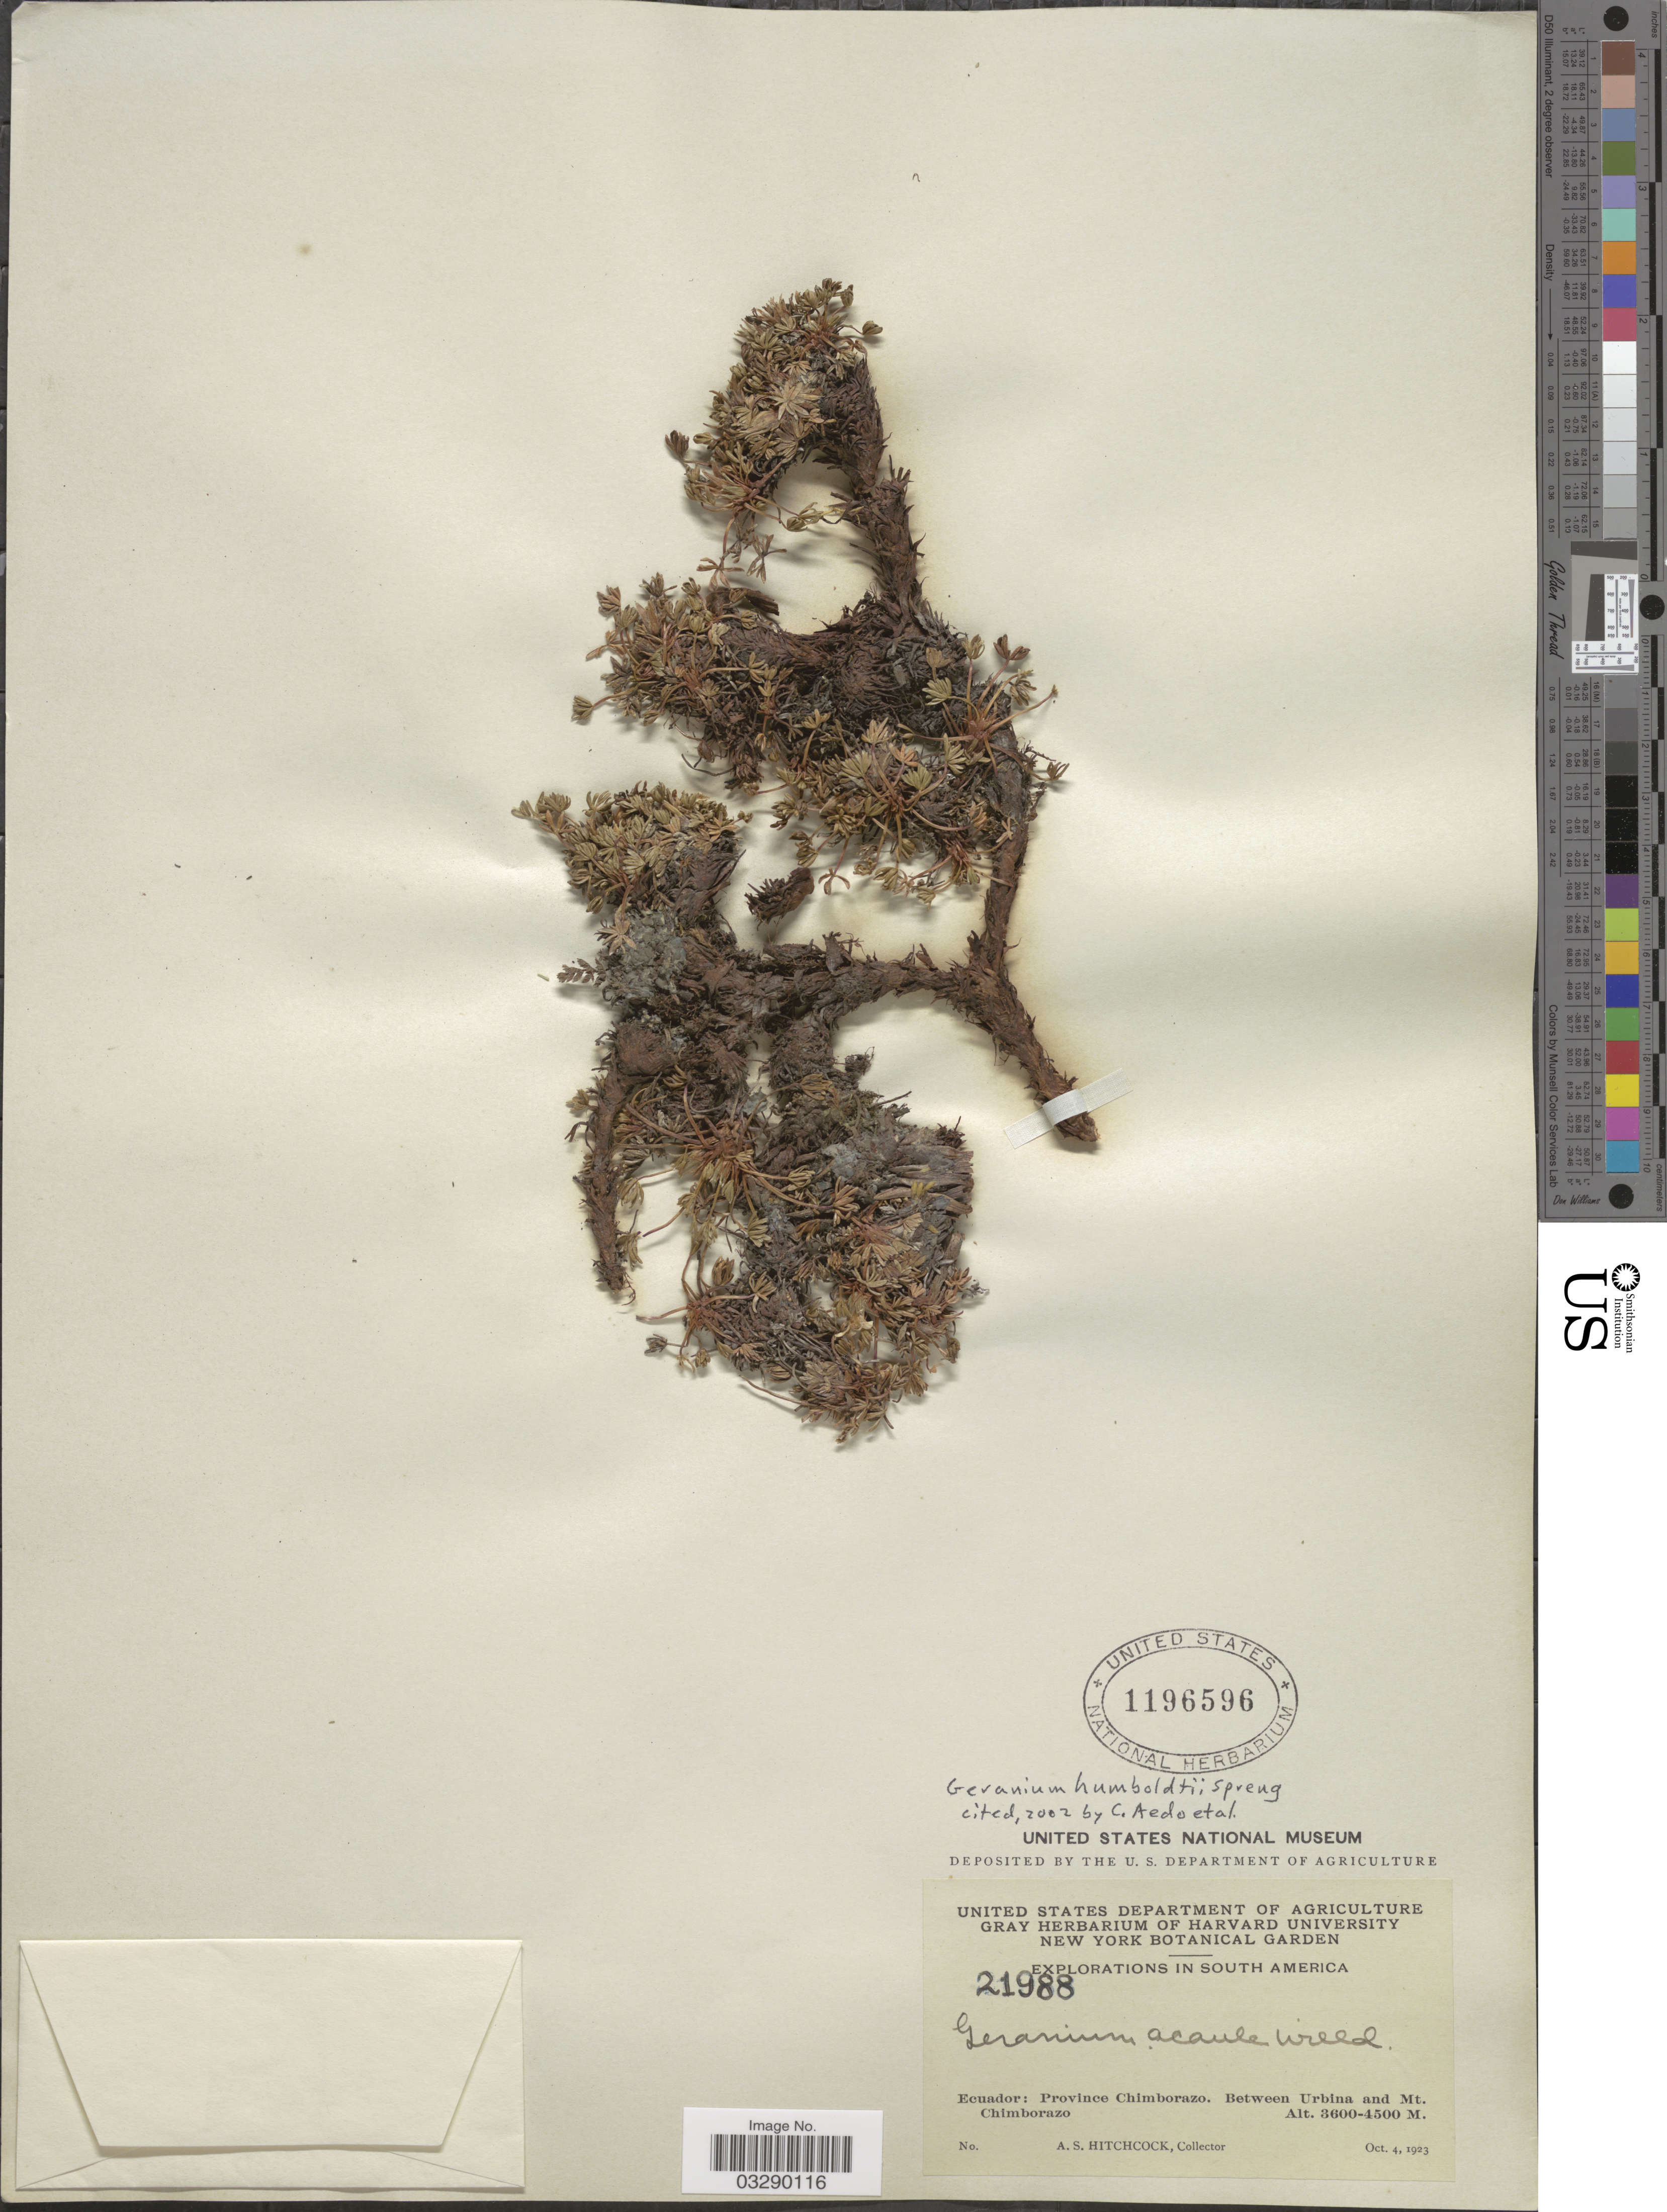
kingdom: Plantae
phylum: Tracheophyta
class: Magnoliopsida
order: Geraniales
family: Geraniaceae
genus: Geranium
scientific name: Geranium humboldtii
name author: Willd. ex Spreng.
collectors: A. S. Hitchcock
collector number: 21988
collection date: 1923-10-04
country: Ecuador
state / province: Chimborazo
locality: Province Chimborazo. Between Urbina and Mt. Chimborazo.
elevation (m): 3600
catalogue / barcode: US 1196596